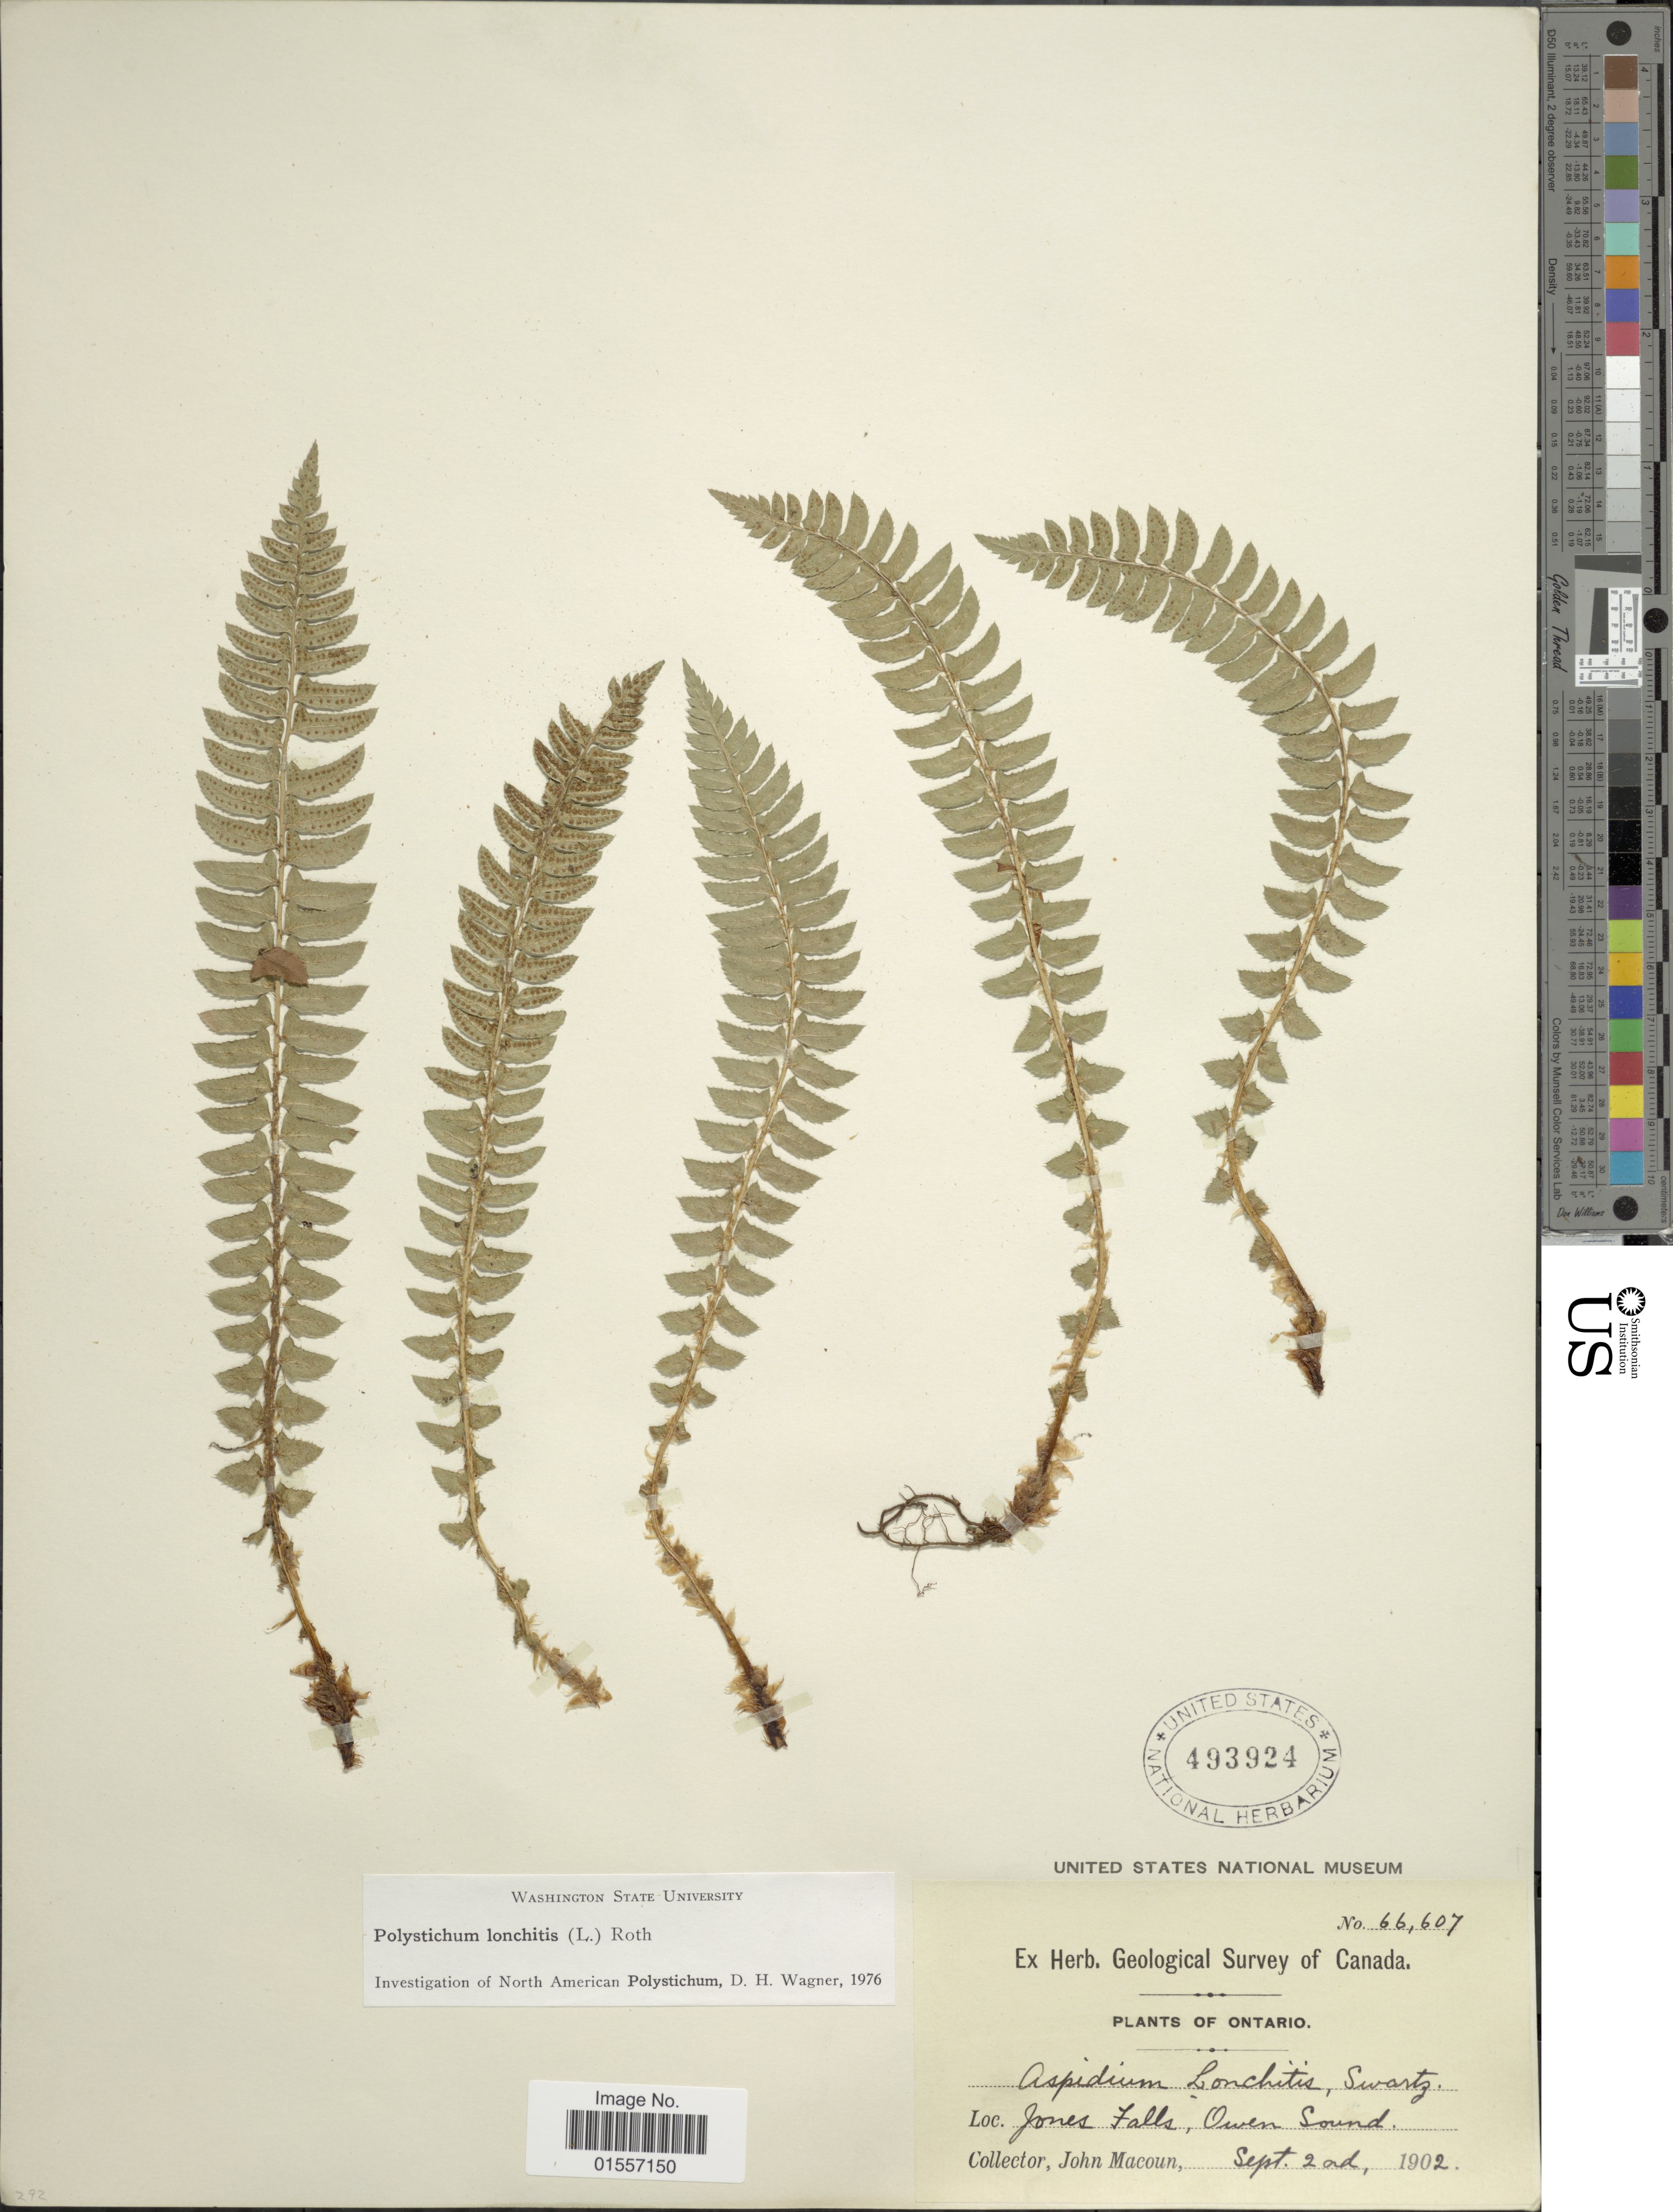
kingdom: Plantae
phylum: Tracheophyta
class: Polypodiopsida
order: Polypodiales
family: Dryopteridaceae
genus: Polystichum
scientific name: Polystichum lonchitis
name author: (Roth) L.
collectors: J. Macoun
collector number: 66607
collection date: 1902-09-02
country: Canada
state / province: Ontario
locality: Jones Falls, Owen Sound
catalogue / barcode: US 493924